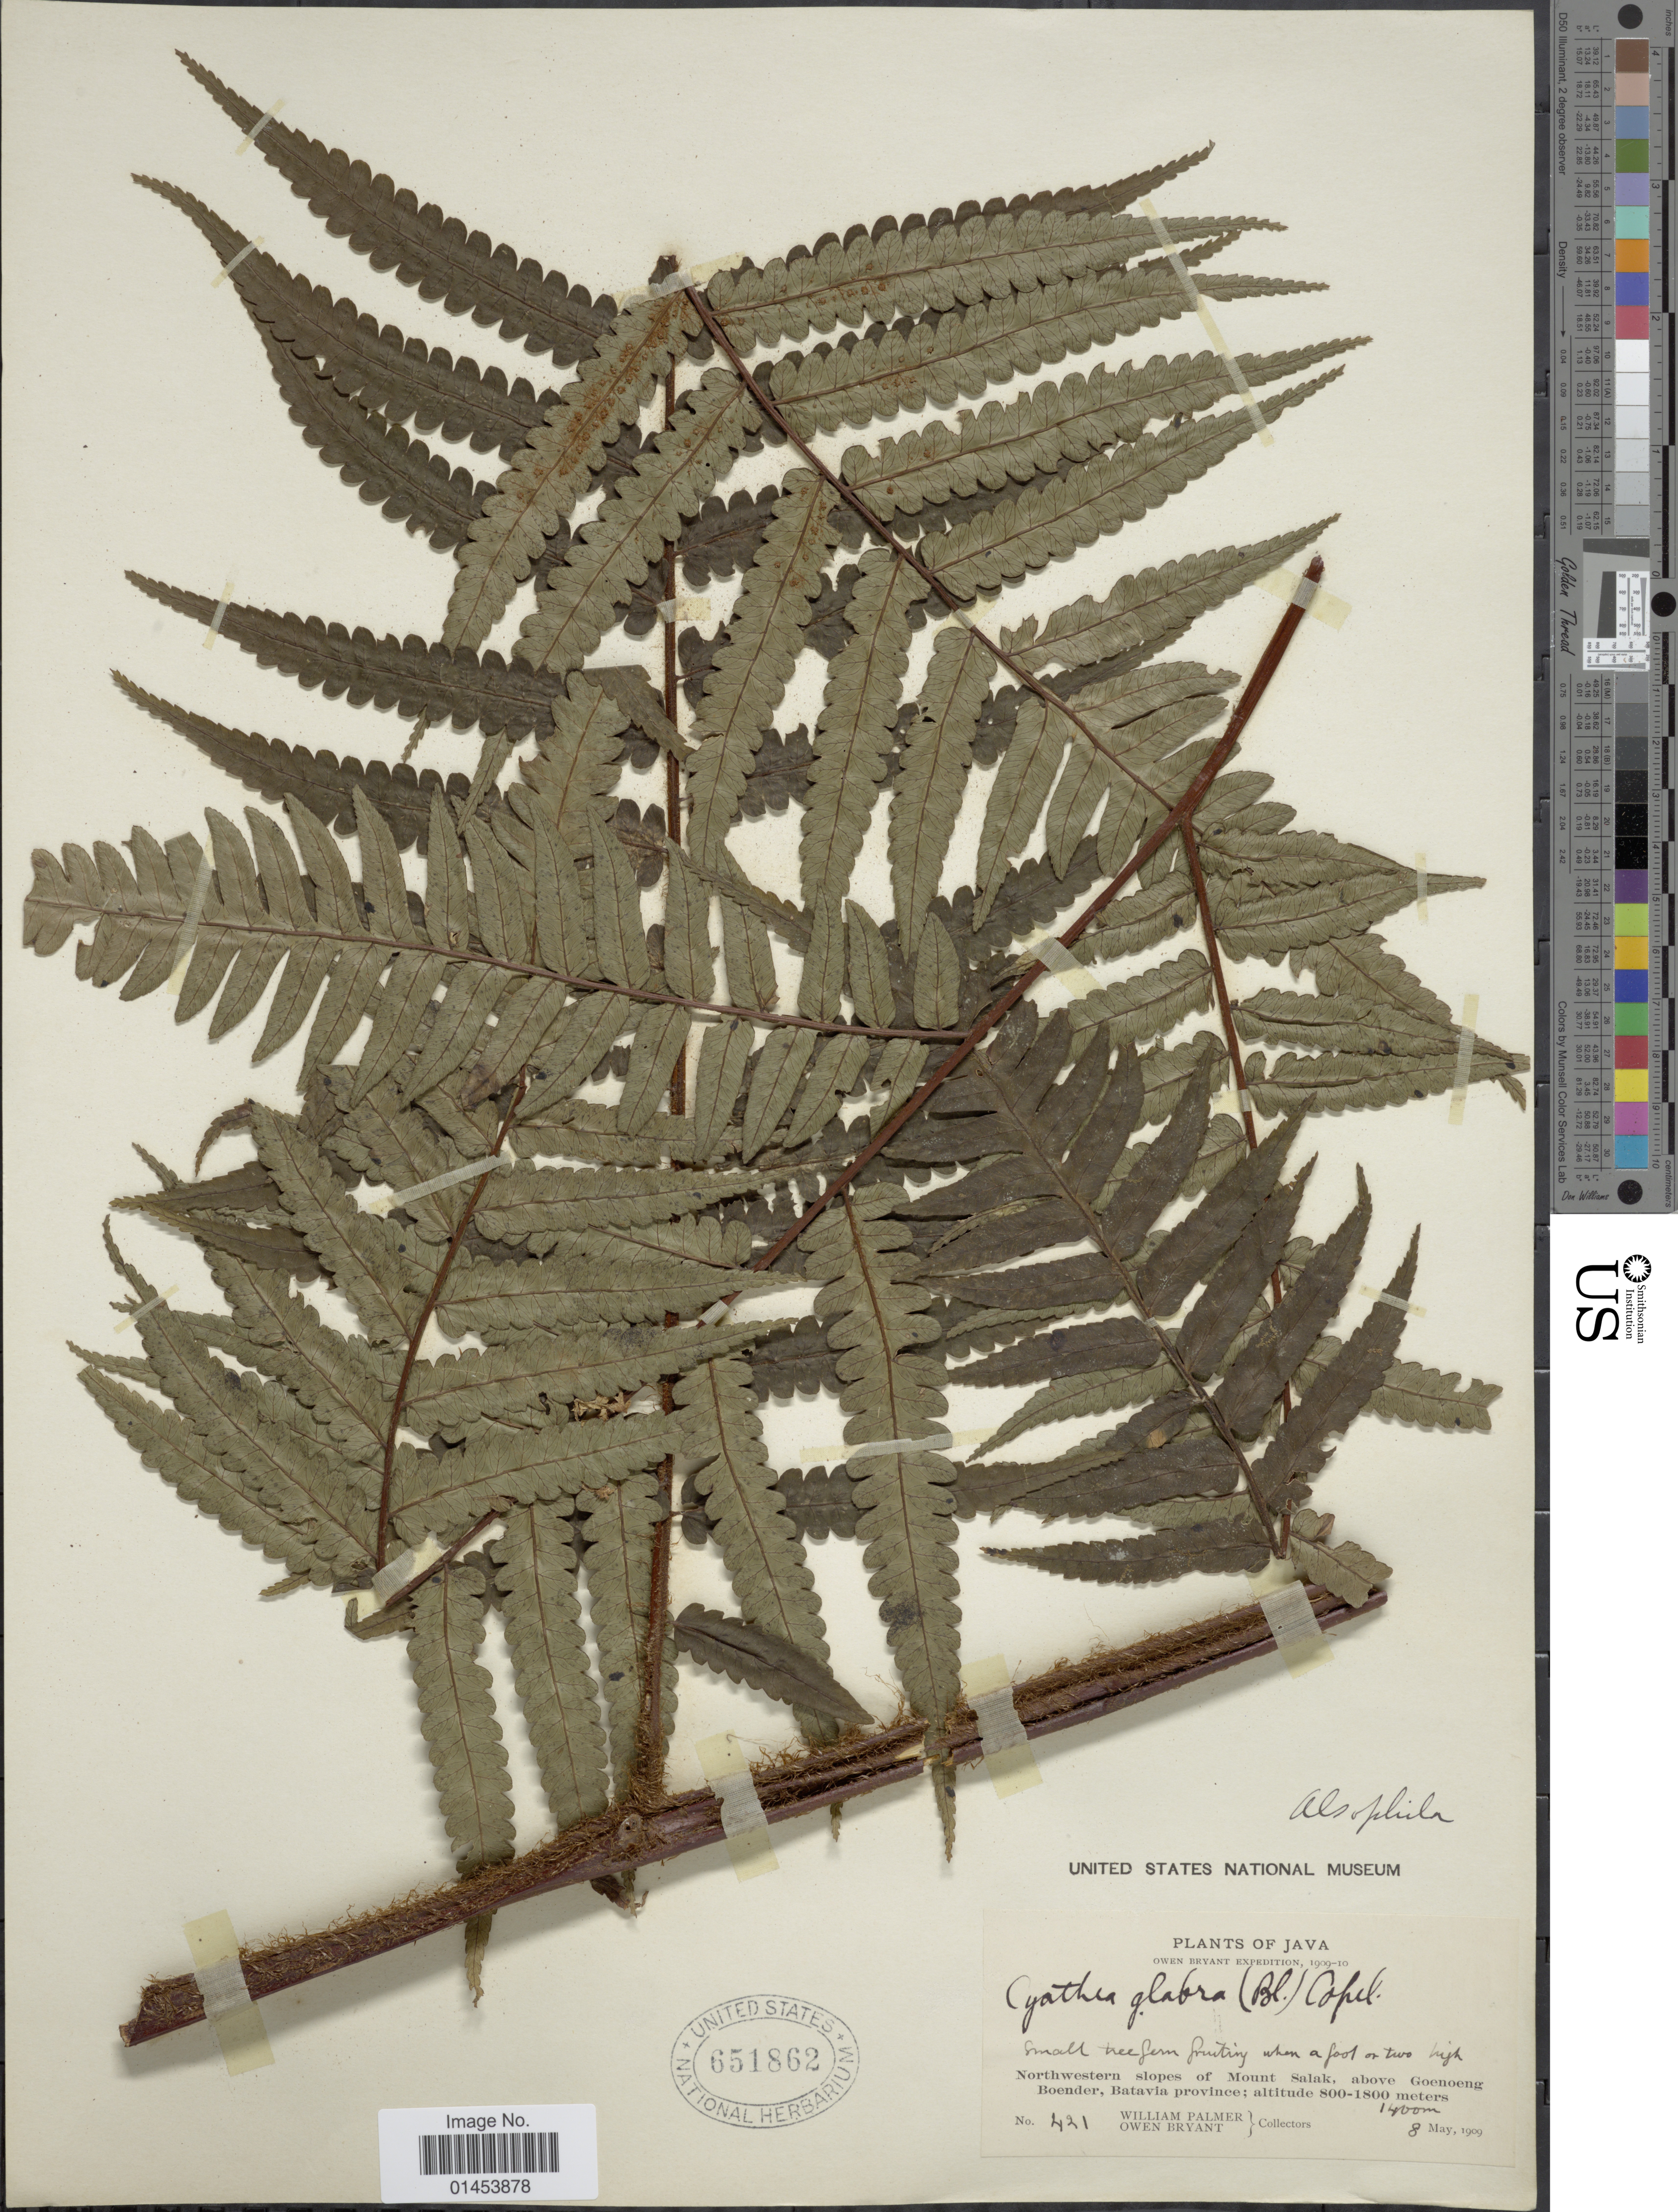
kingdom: Plantae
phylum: Tracheophyta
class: Polypodiopsida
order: Cyatheales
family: Cyatheaceae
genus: Cyathea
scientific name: Cyathea glabra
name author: (Blume) Copel.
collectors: W. Palmer & O. Bryant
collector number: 421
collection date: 1909-05-08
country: Indonesia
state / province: Java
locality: Northwestern slopes of Mount Salak, above Goenoeng Boender, Batavia province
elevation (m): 1400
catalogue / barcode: US 651862